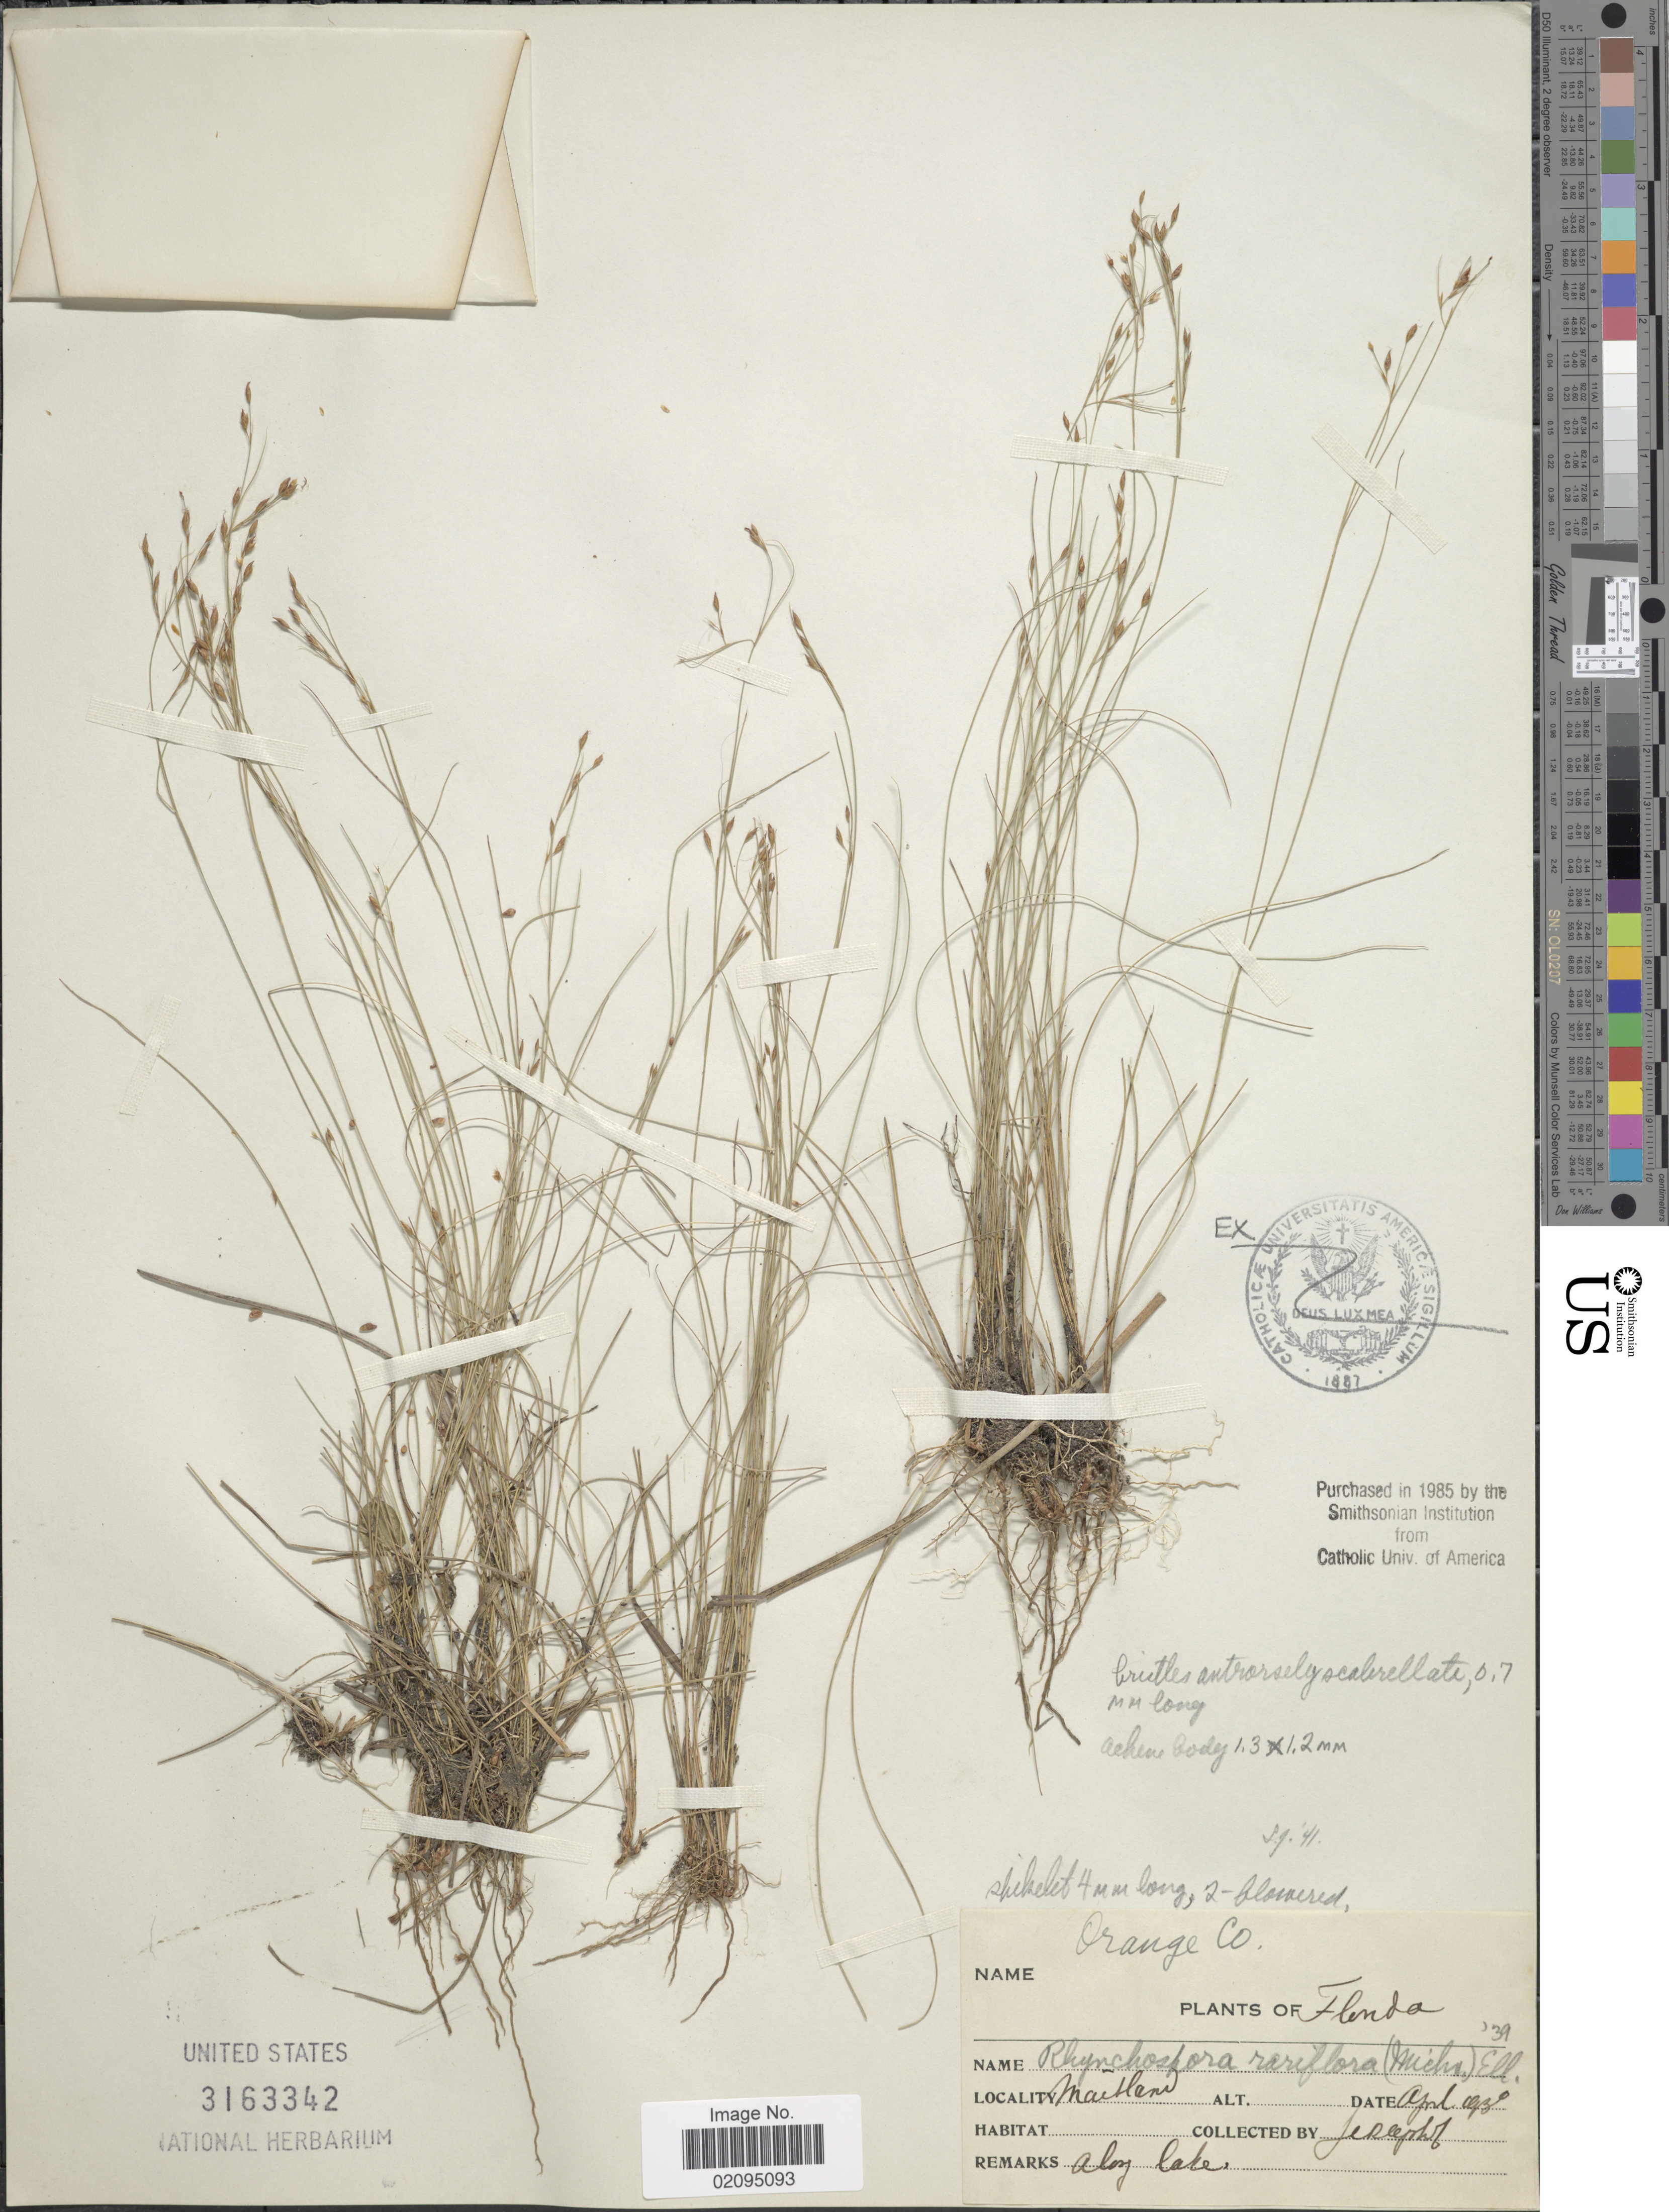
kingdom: Plantae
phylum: Tracheophyta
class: Liliopsida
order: Poales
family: Cyperaceae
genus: Rhynchospora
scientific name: Rhynchospora rariflora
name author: (Michx.) Elliott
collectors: J. C. T. Uphof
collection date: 1936-04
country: United States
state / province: Florida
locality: Maitland, along lake, Orange Co.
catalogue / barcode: US 3163342